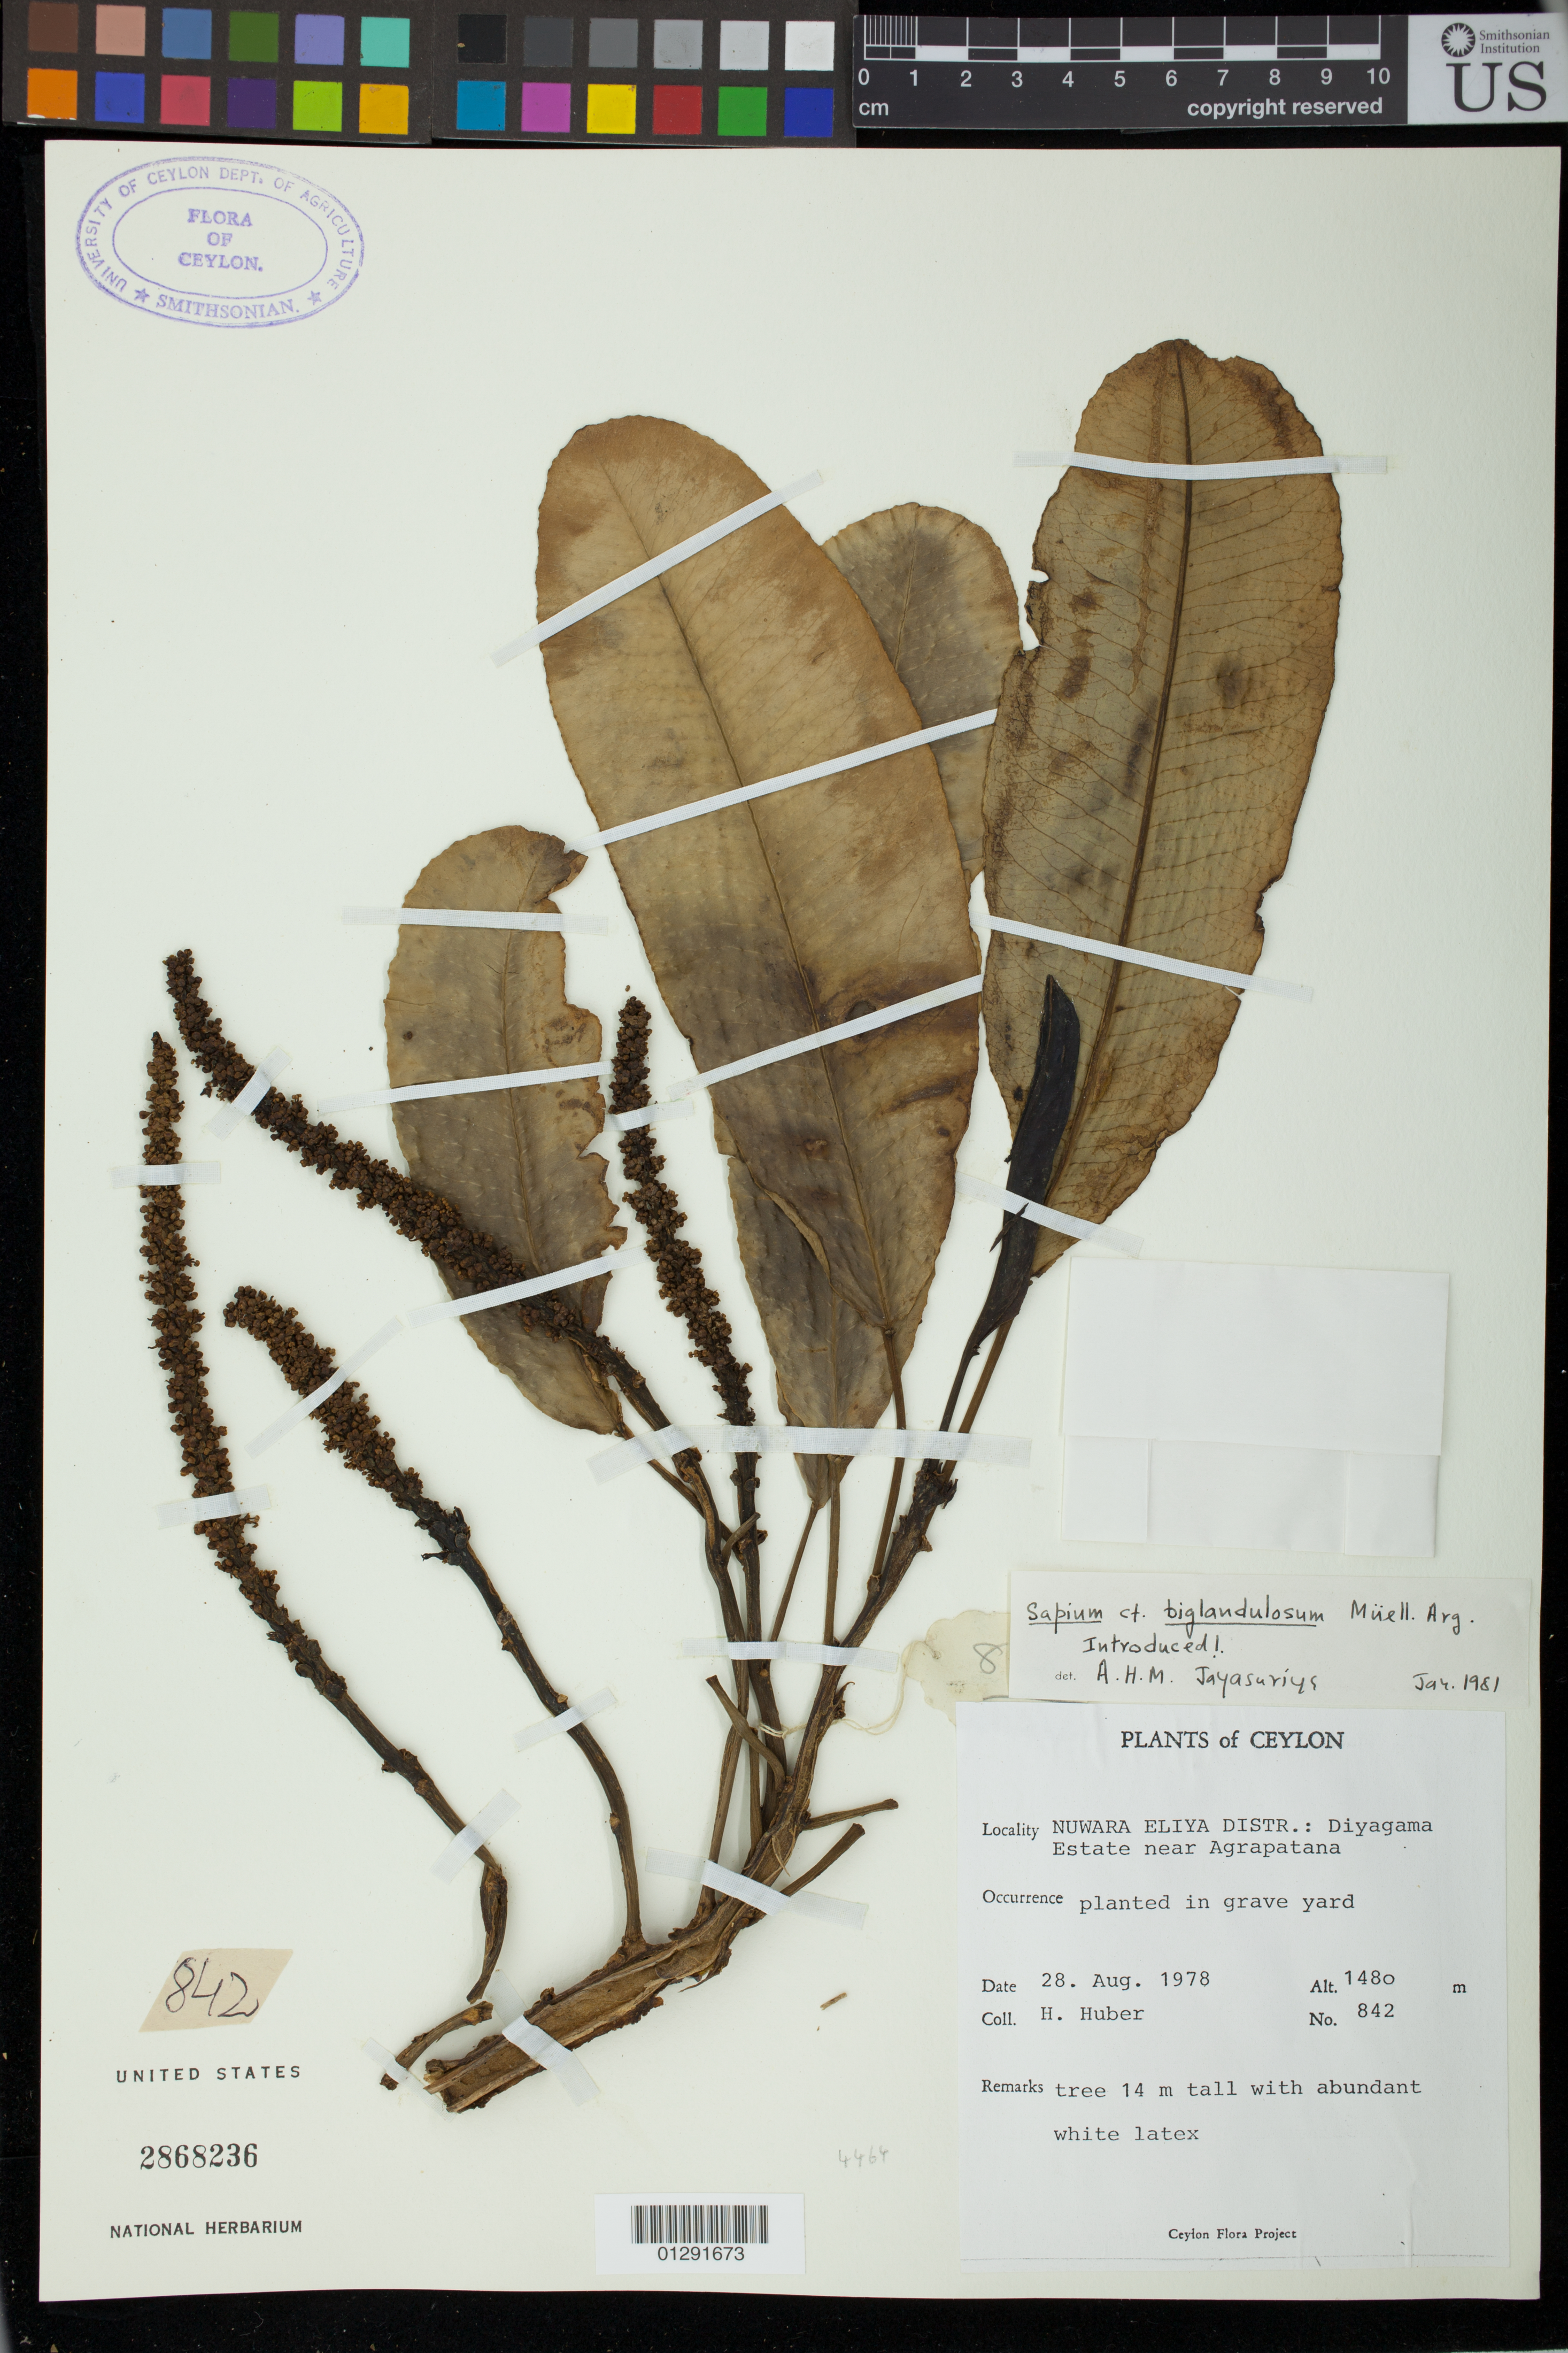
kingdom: Plantae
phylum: Tracheophyta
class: Magnoliopsida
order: Malpighiales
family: Euphorbiaceae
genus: Sapium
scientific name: Sapium biglandulosum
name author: Müll. Arg.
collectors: H. Huber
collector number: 842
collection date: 1978-08-28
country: Sri Lanka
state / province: Central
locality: Planted in grave yard. Nuwara Eliya Distr.: Diyagama Estate near Agrapatana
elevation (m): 1480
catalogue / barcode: US 2868236